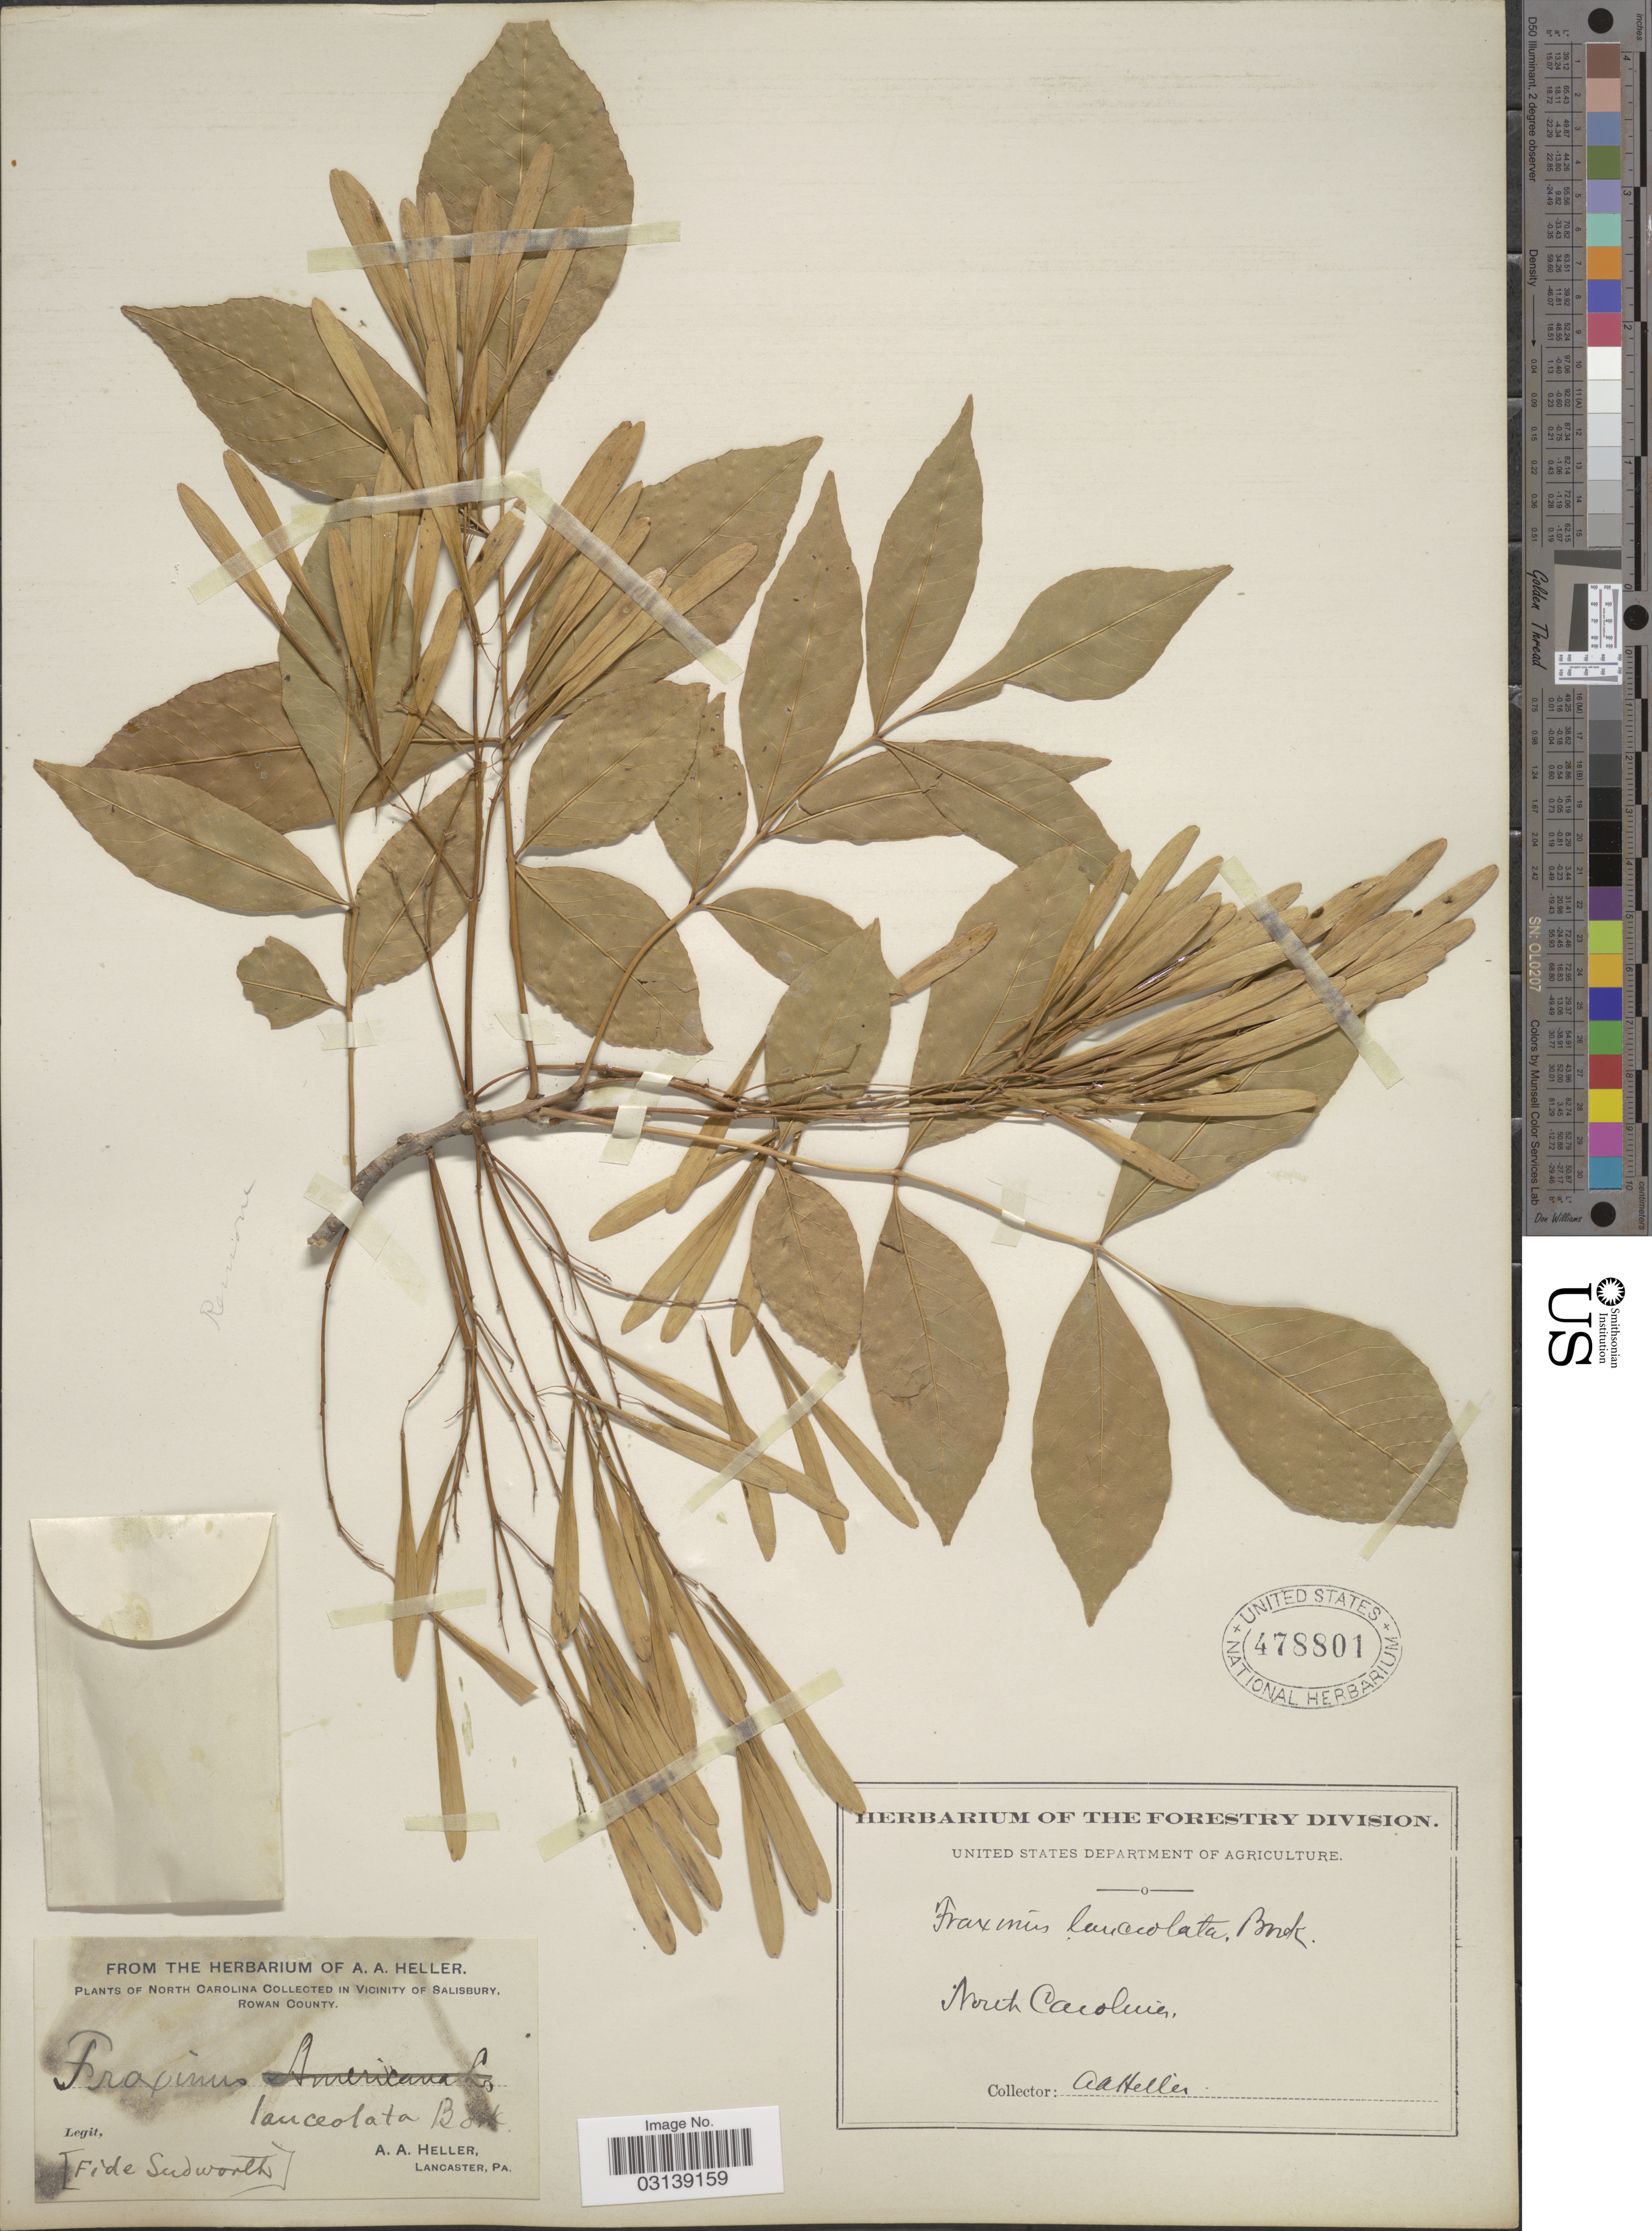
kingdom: Plantae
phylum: Tracheophyta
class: Magnoliopsida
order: Lamiales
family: Oleaceae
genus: Fraxinus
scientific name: Fraxinus pennsylvanica var. lanceolata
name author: Sarg.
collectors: A. A. Heller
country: United States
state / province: North Carolina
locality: Collected in Vicinity of Salisbury, Rowan County.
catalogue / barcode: US 478801